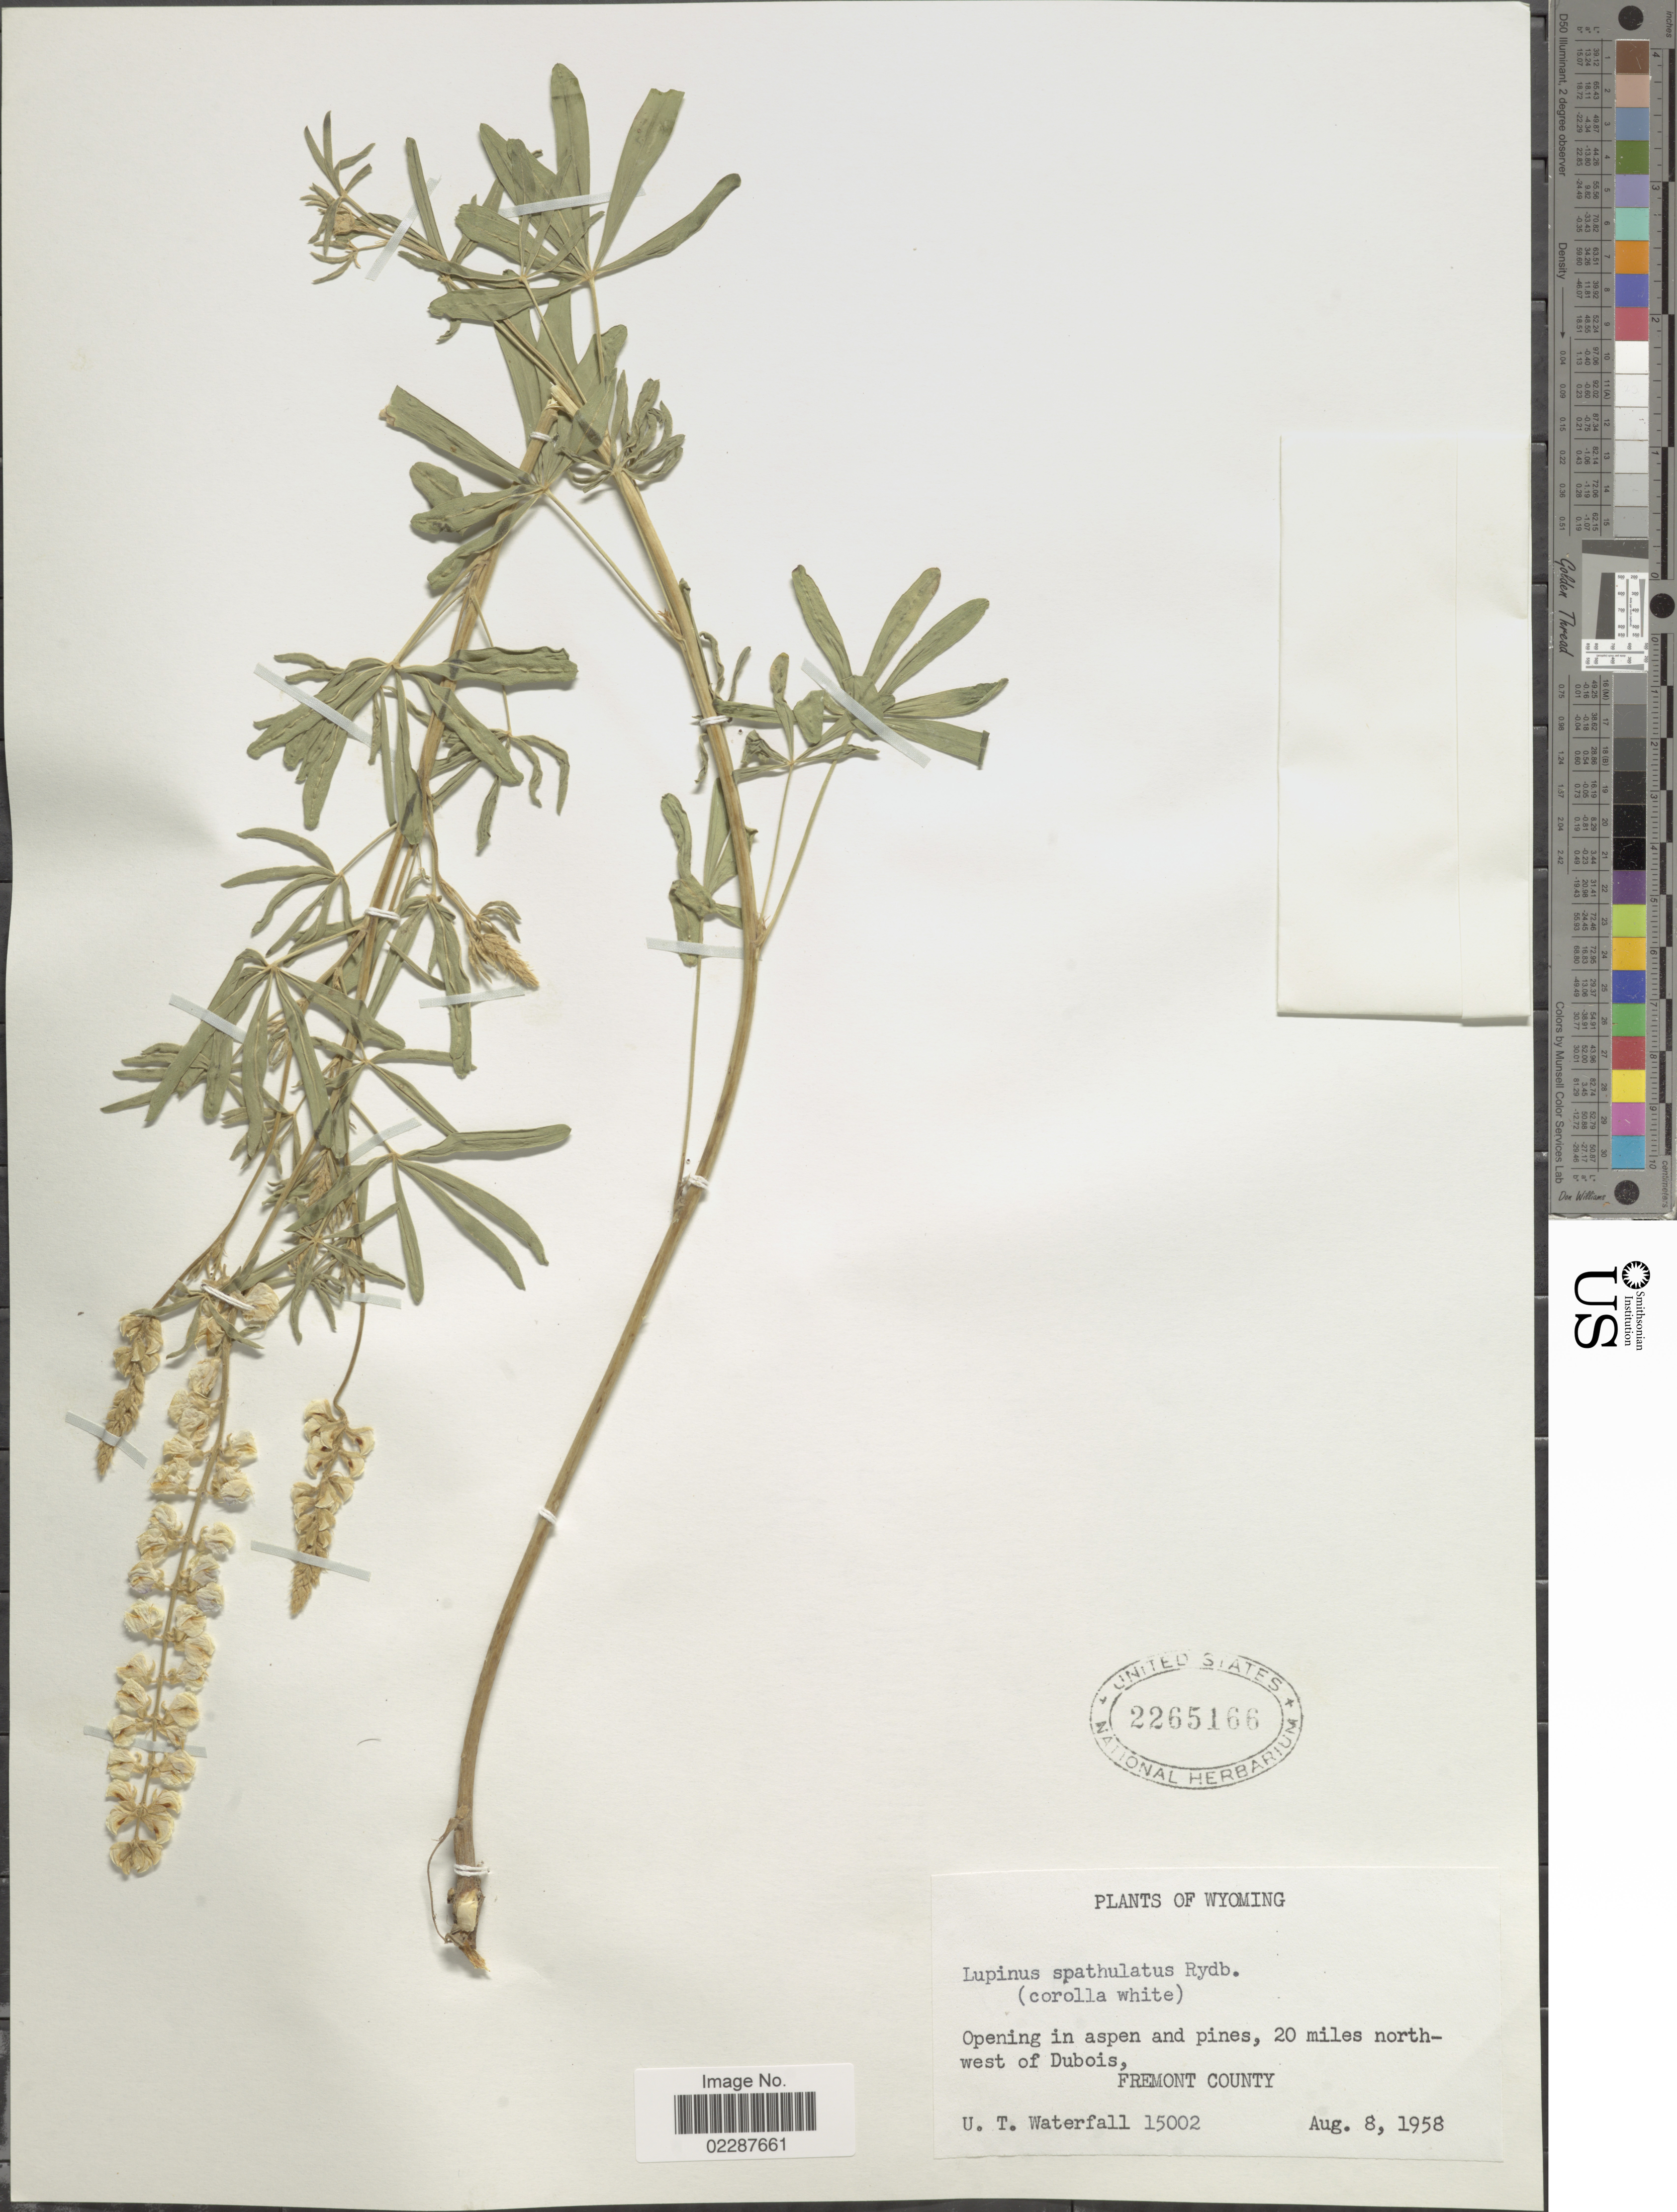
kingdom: Plantae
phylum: Tracheophyta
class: Magnoliopsida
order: Fabales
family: Fabaceae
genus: Lupinus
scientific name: Lupinus spathulatus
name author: Rydb.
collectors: U. T. Waterfall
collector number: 15002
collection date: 1958-08-08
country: United States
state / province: Wyoming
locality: Opening in aspen and pines, 20 miles northwest of Dubois, Fremont County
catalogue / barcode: US 2265166